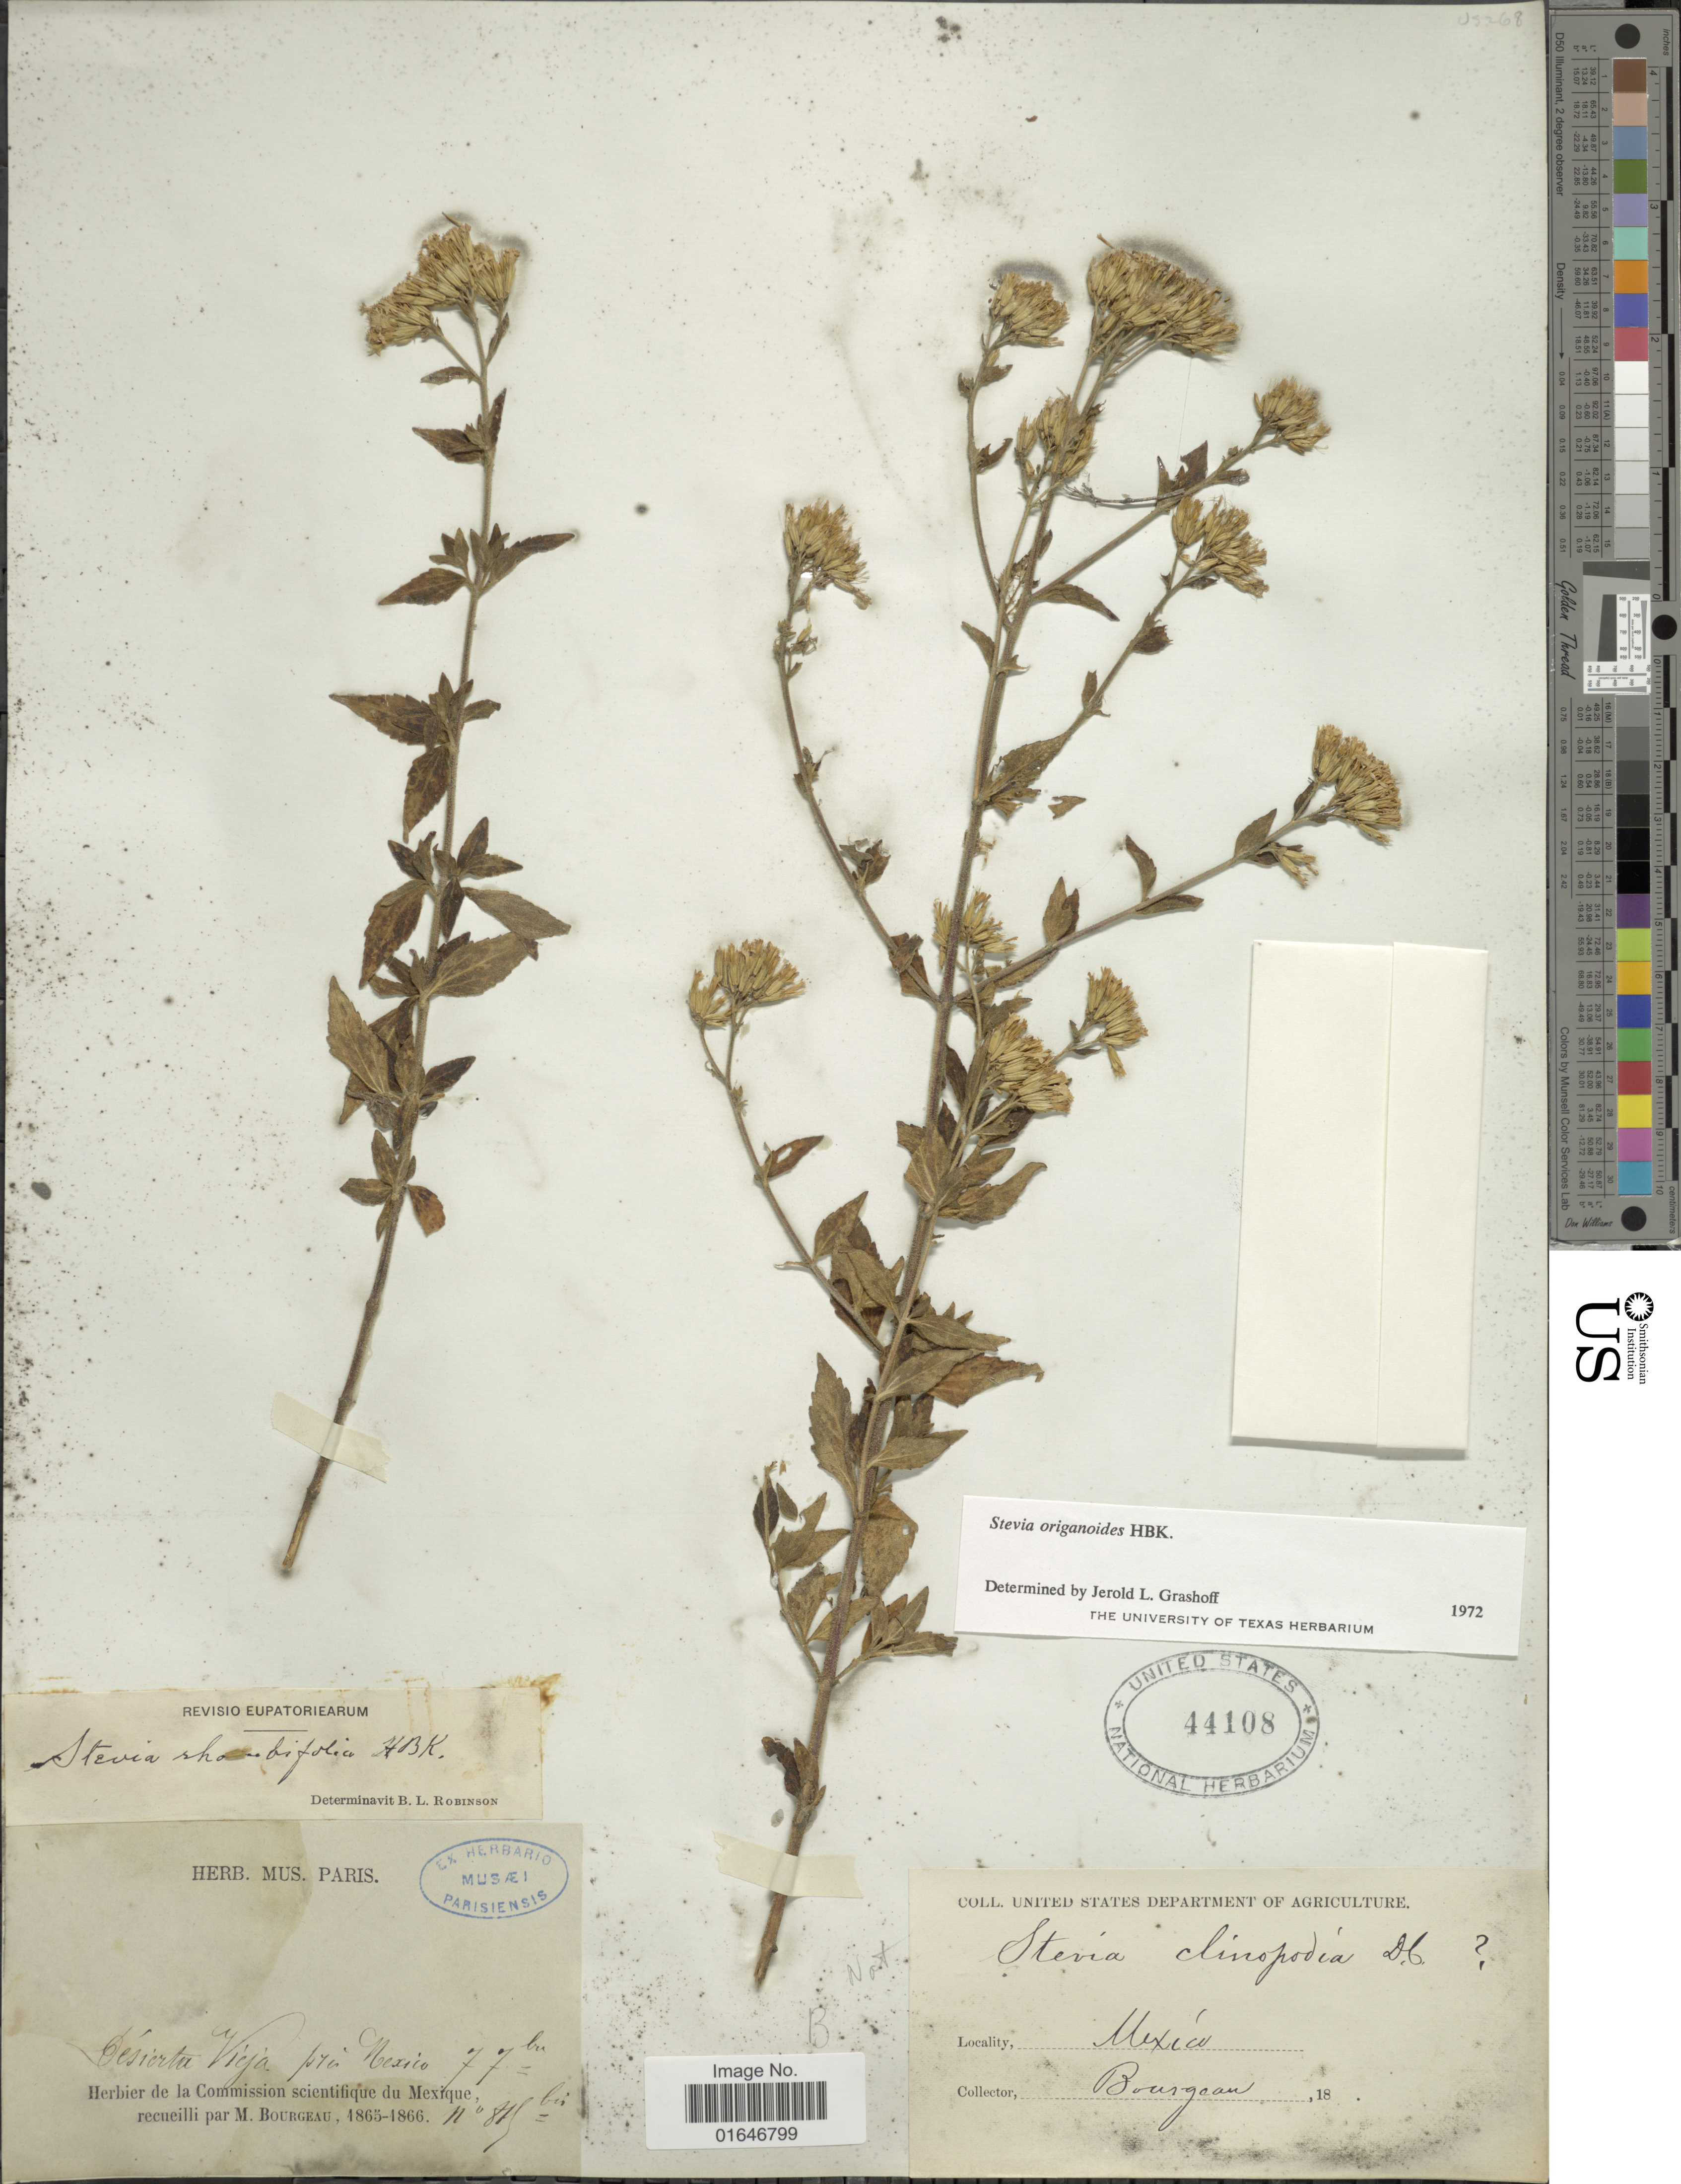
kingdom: Plantae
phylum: Tracheophyta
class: Magnoliopsida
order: Asterales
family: Asteraceae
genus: Stevia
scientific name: Stevia origanoides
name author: Kunth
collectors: M. Bourgeau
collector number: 89bis*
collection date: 1865/1866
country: Mexico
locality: Desierta Vieja pres Mexico.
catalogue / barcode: US 44108